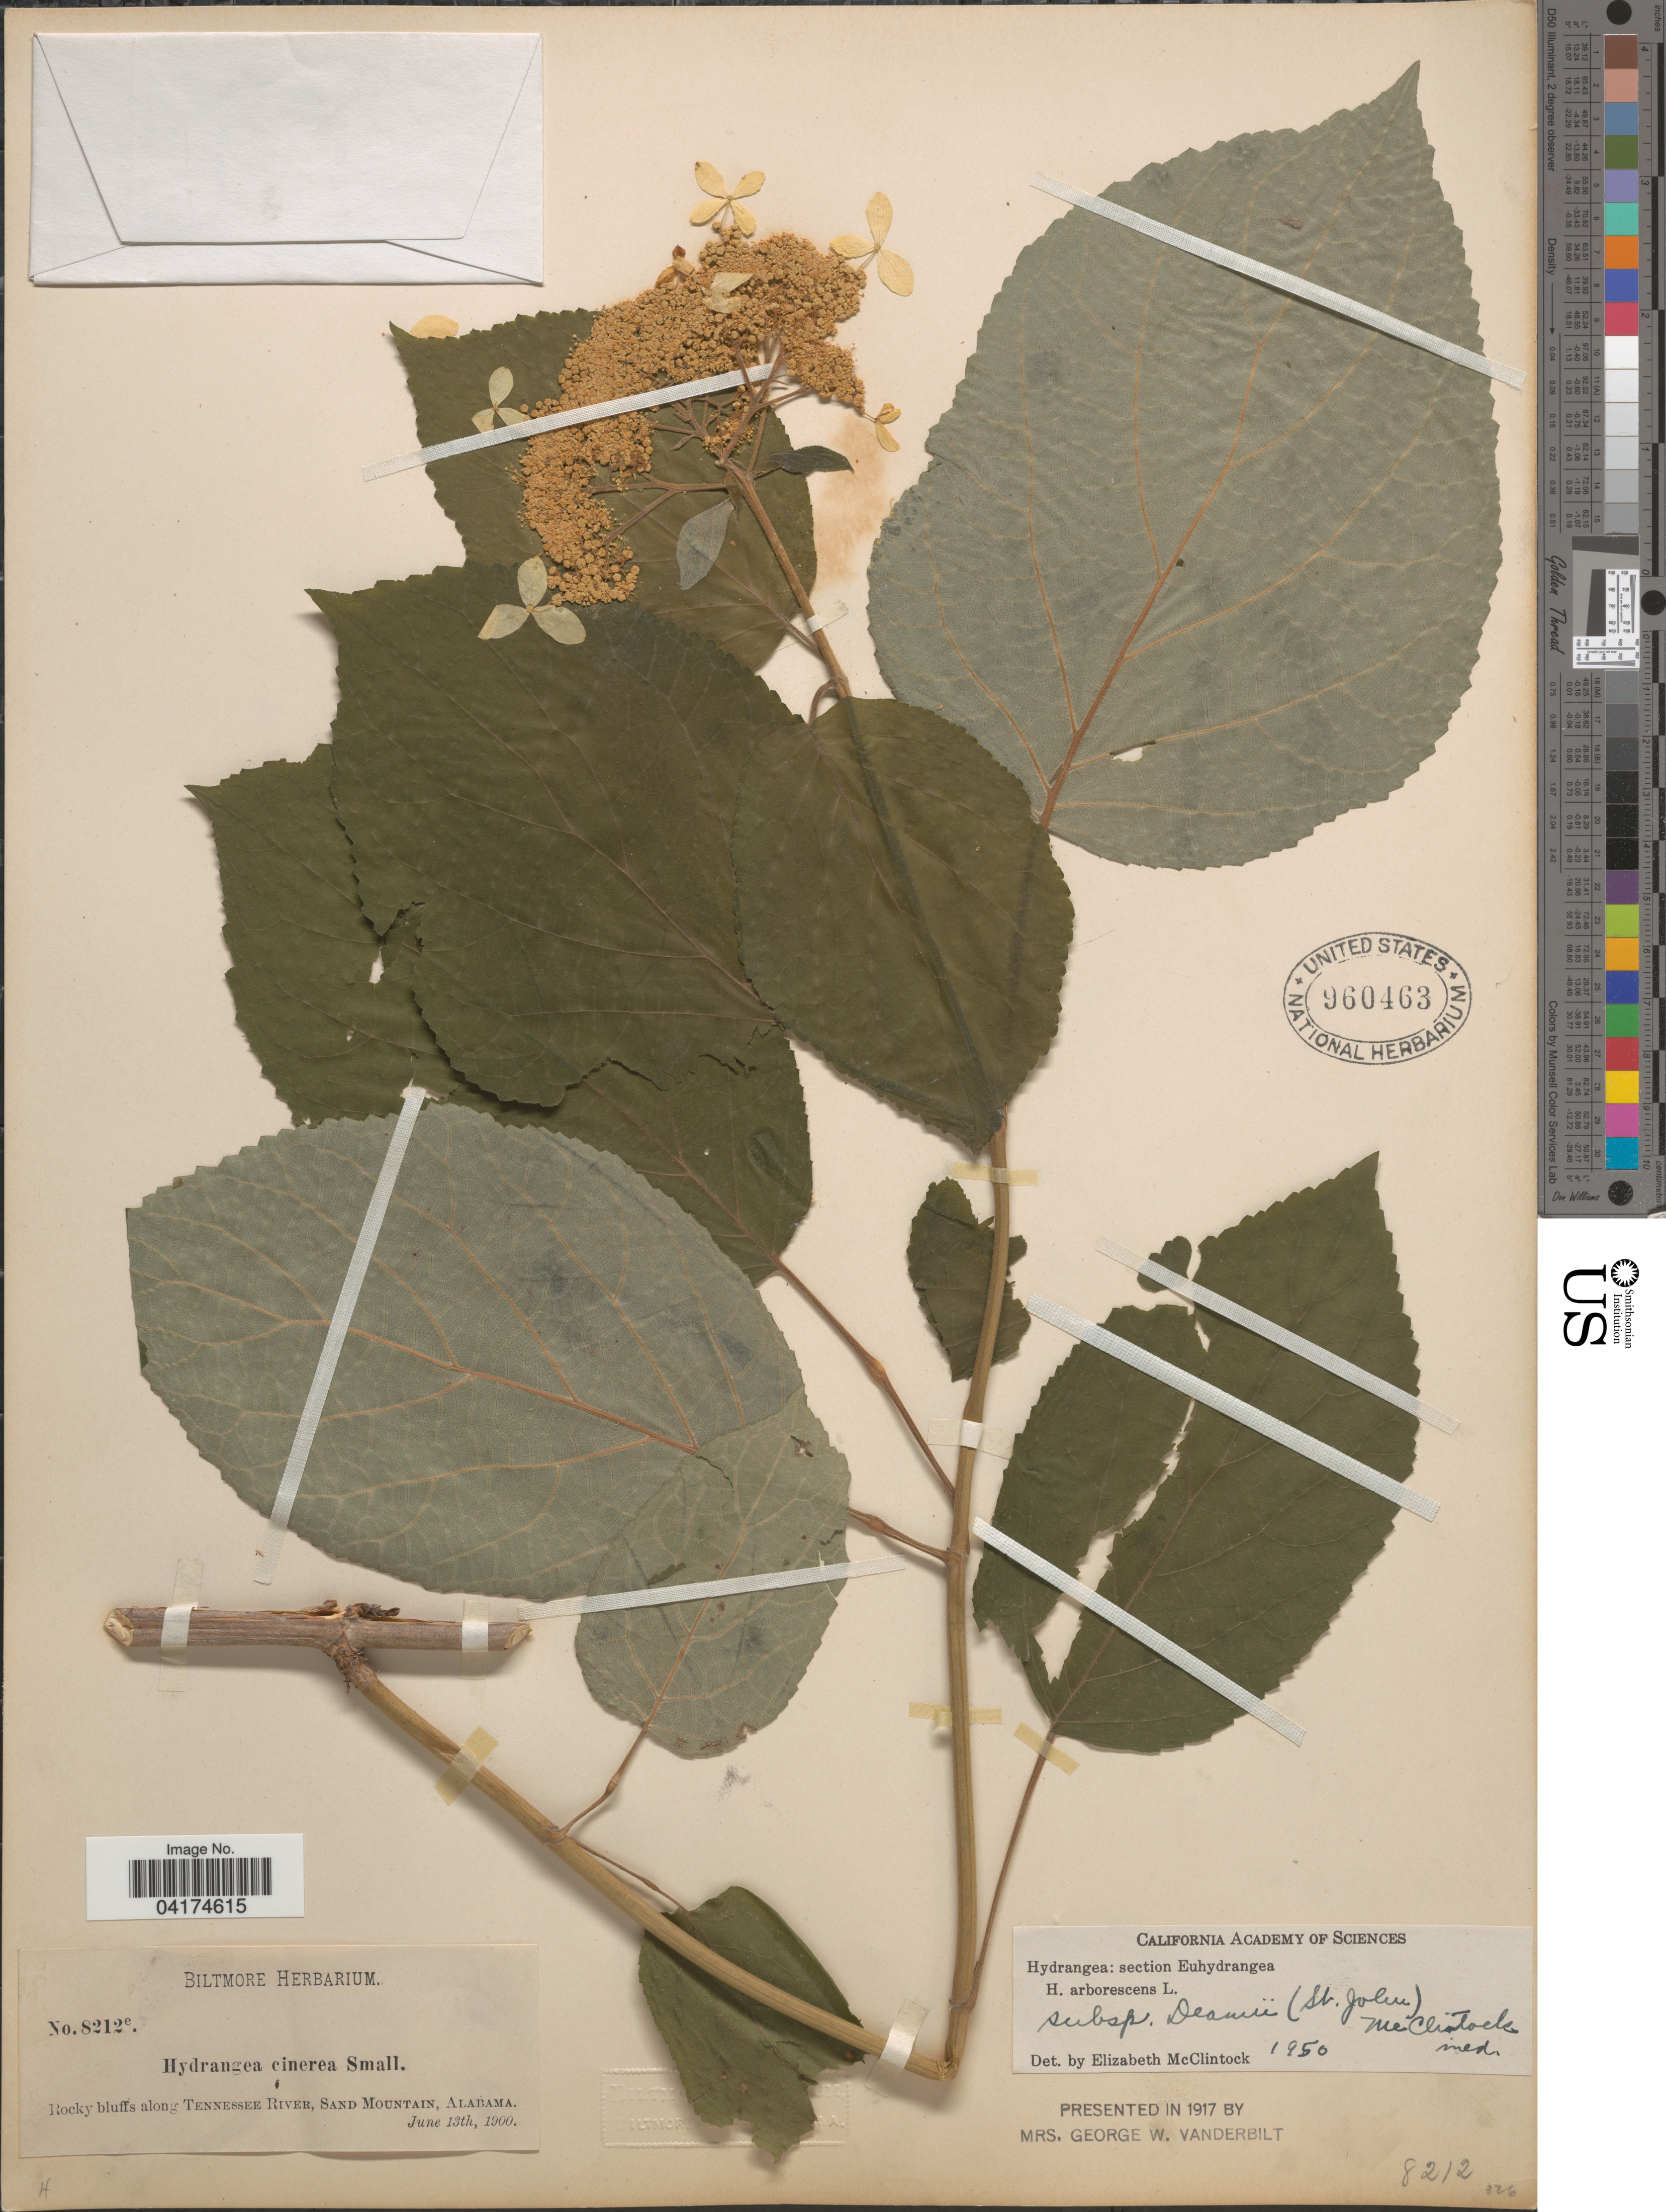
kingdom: Plantae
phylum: Tracheophyta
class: Magnoliopsida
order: Cornales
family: Hydrangeaceae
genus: Hydrangea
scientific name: Hydrangea arborescens var. deamii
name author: H. St. John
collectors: ex herb. Biltmore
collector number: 8212e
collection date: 1900-06-13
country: United States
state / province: Alabama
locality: Rocky bluffs along Tennessee River, Sand Mountain.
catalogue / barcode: US 960463